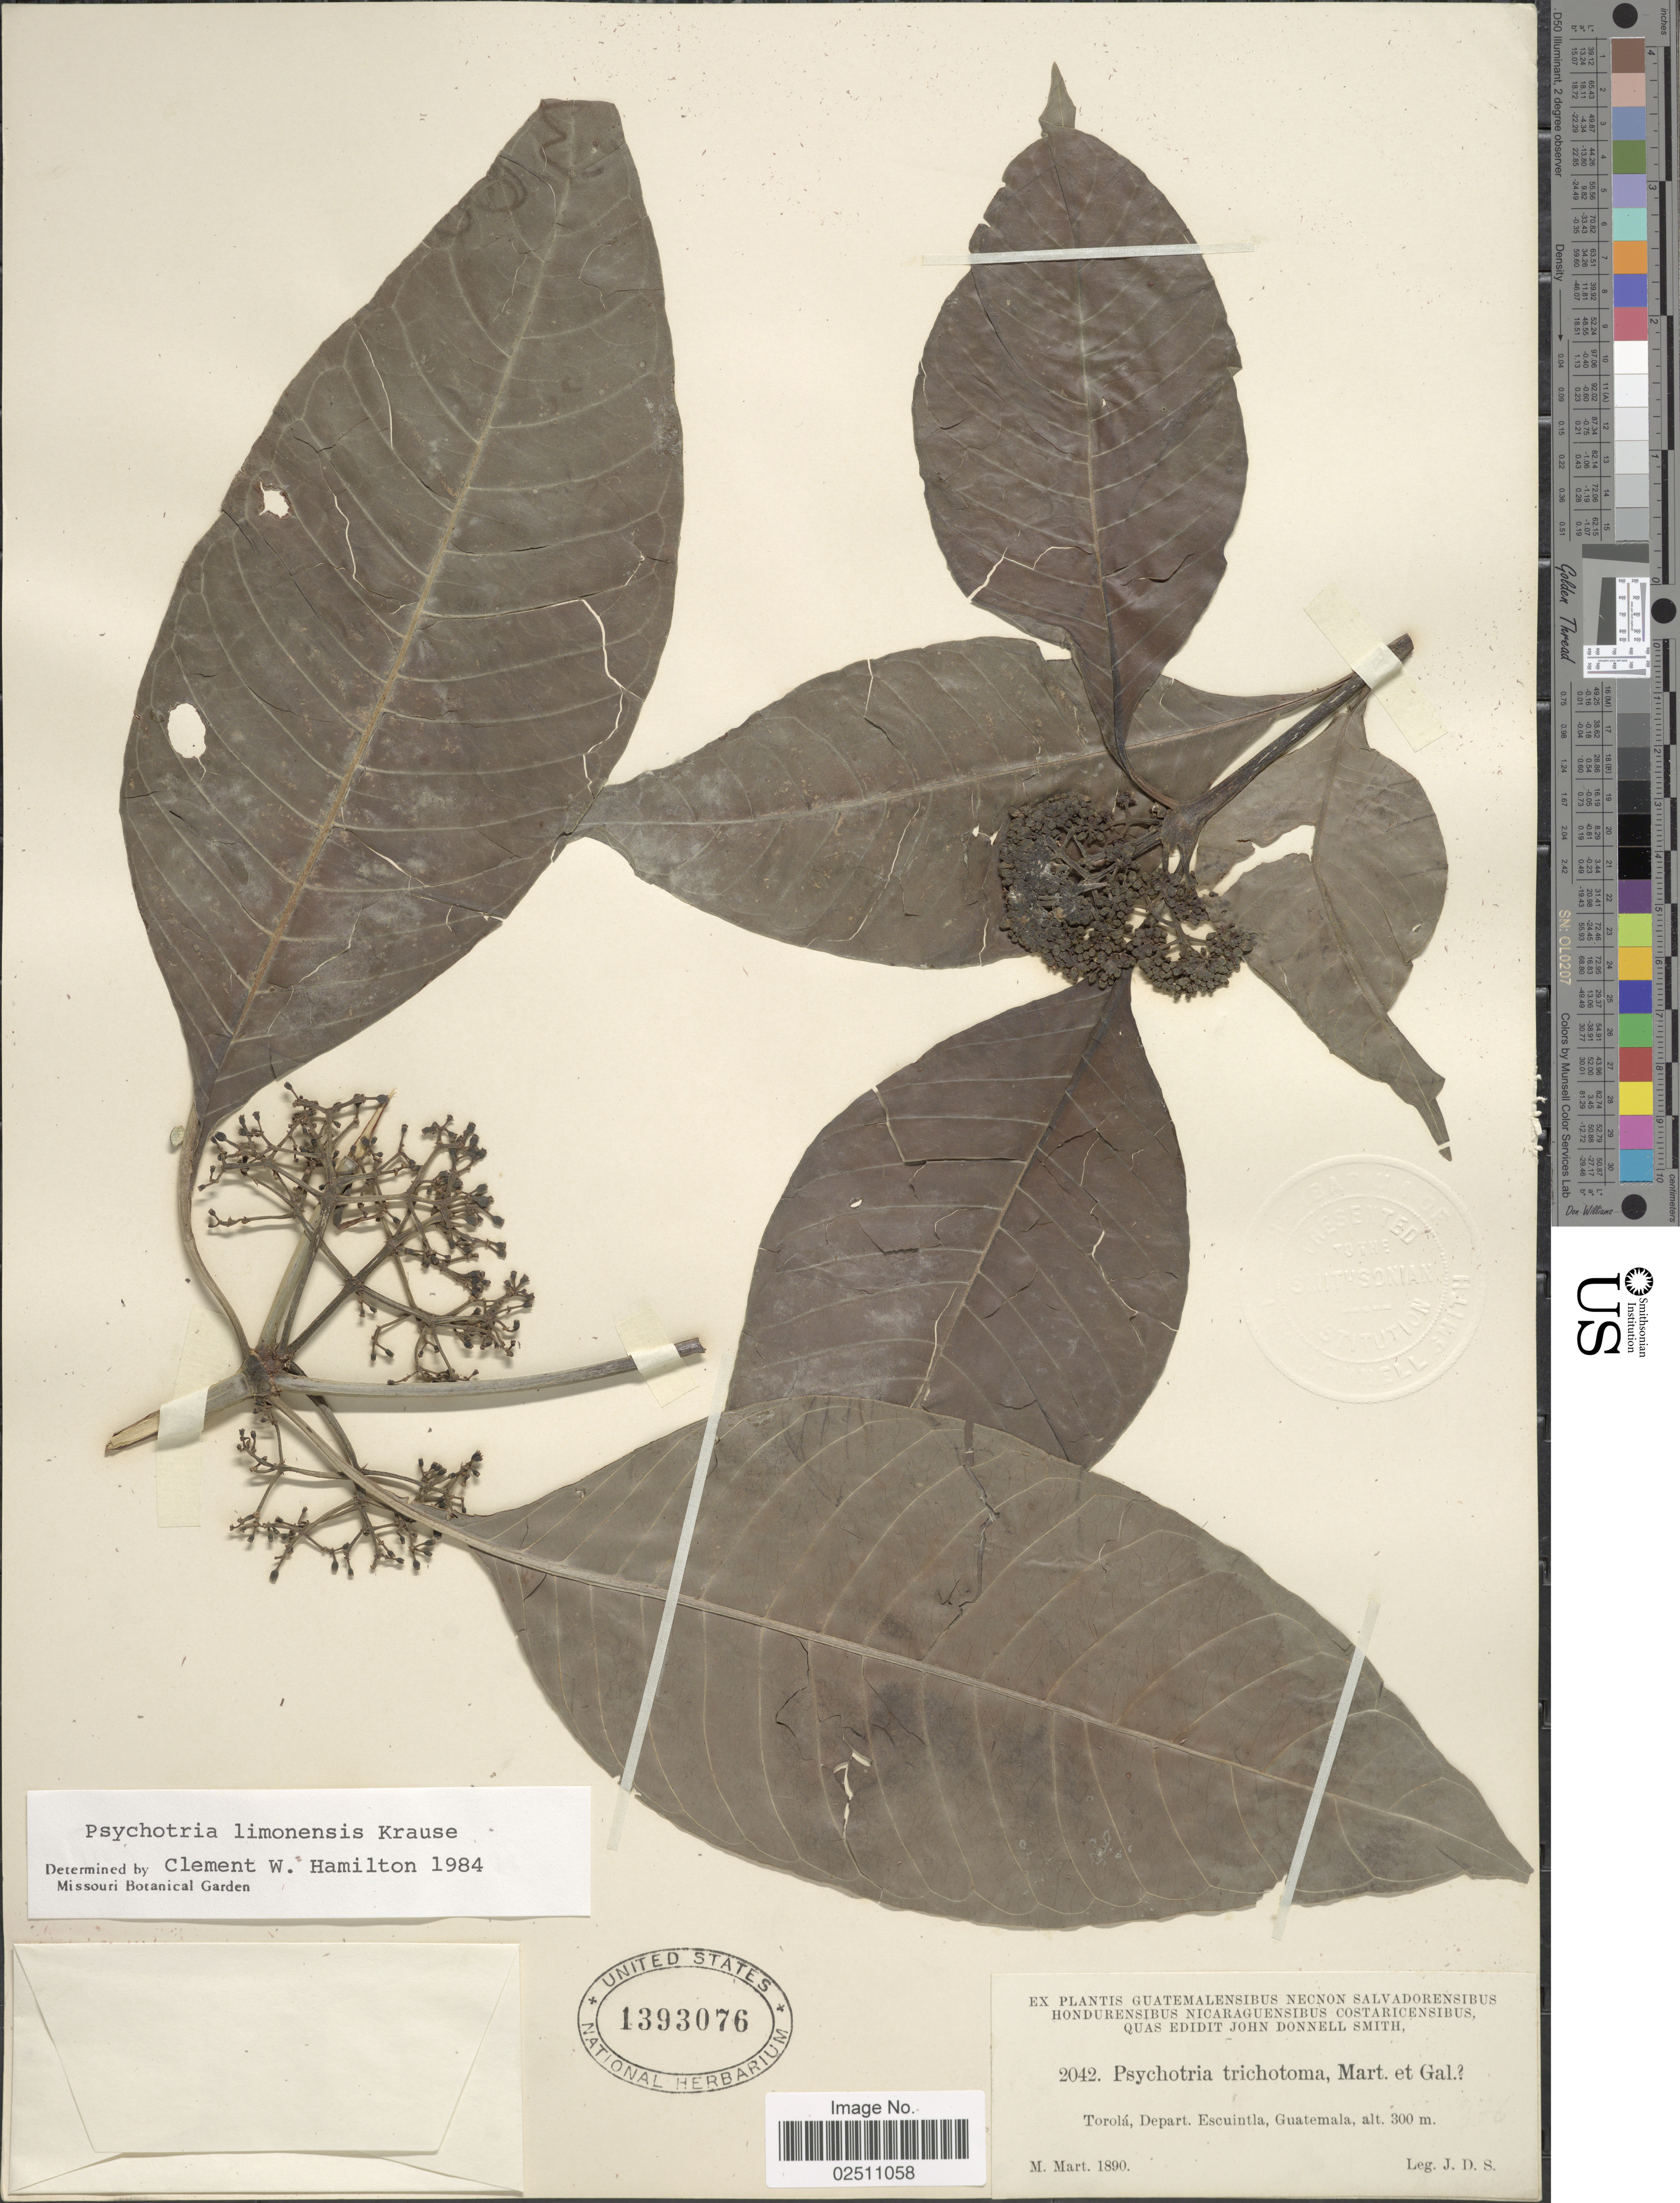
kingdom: Plantae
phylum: Tracheophyta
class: Magnoliopsida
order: Gentianales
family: Rubiaceae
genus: Psychotria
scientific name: Psychotria limonensis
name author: K. Krause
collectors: J. Donnell Smith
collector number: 2042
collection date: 1890-03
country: Guatemala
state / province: Escuintla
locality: Torola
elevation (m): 300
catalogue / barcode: US 1393076